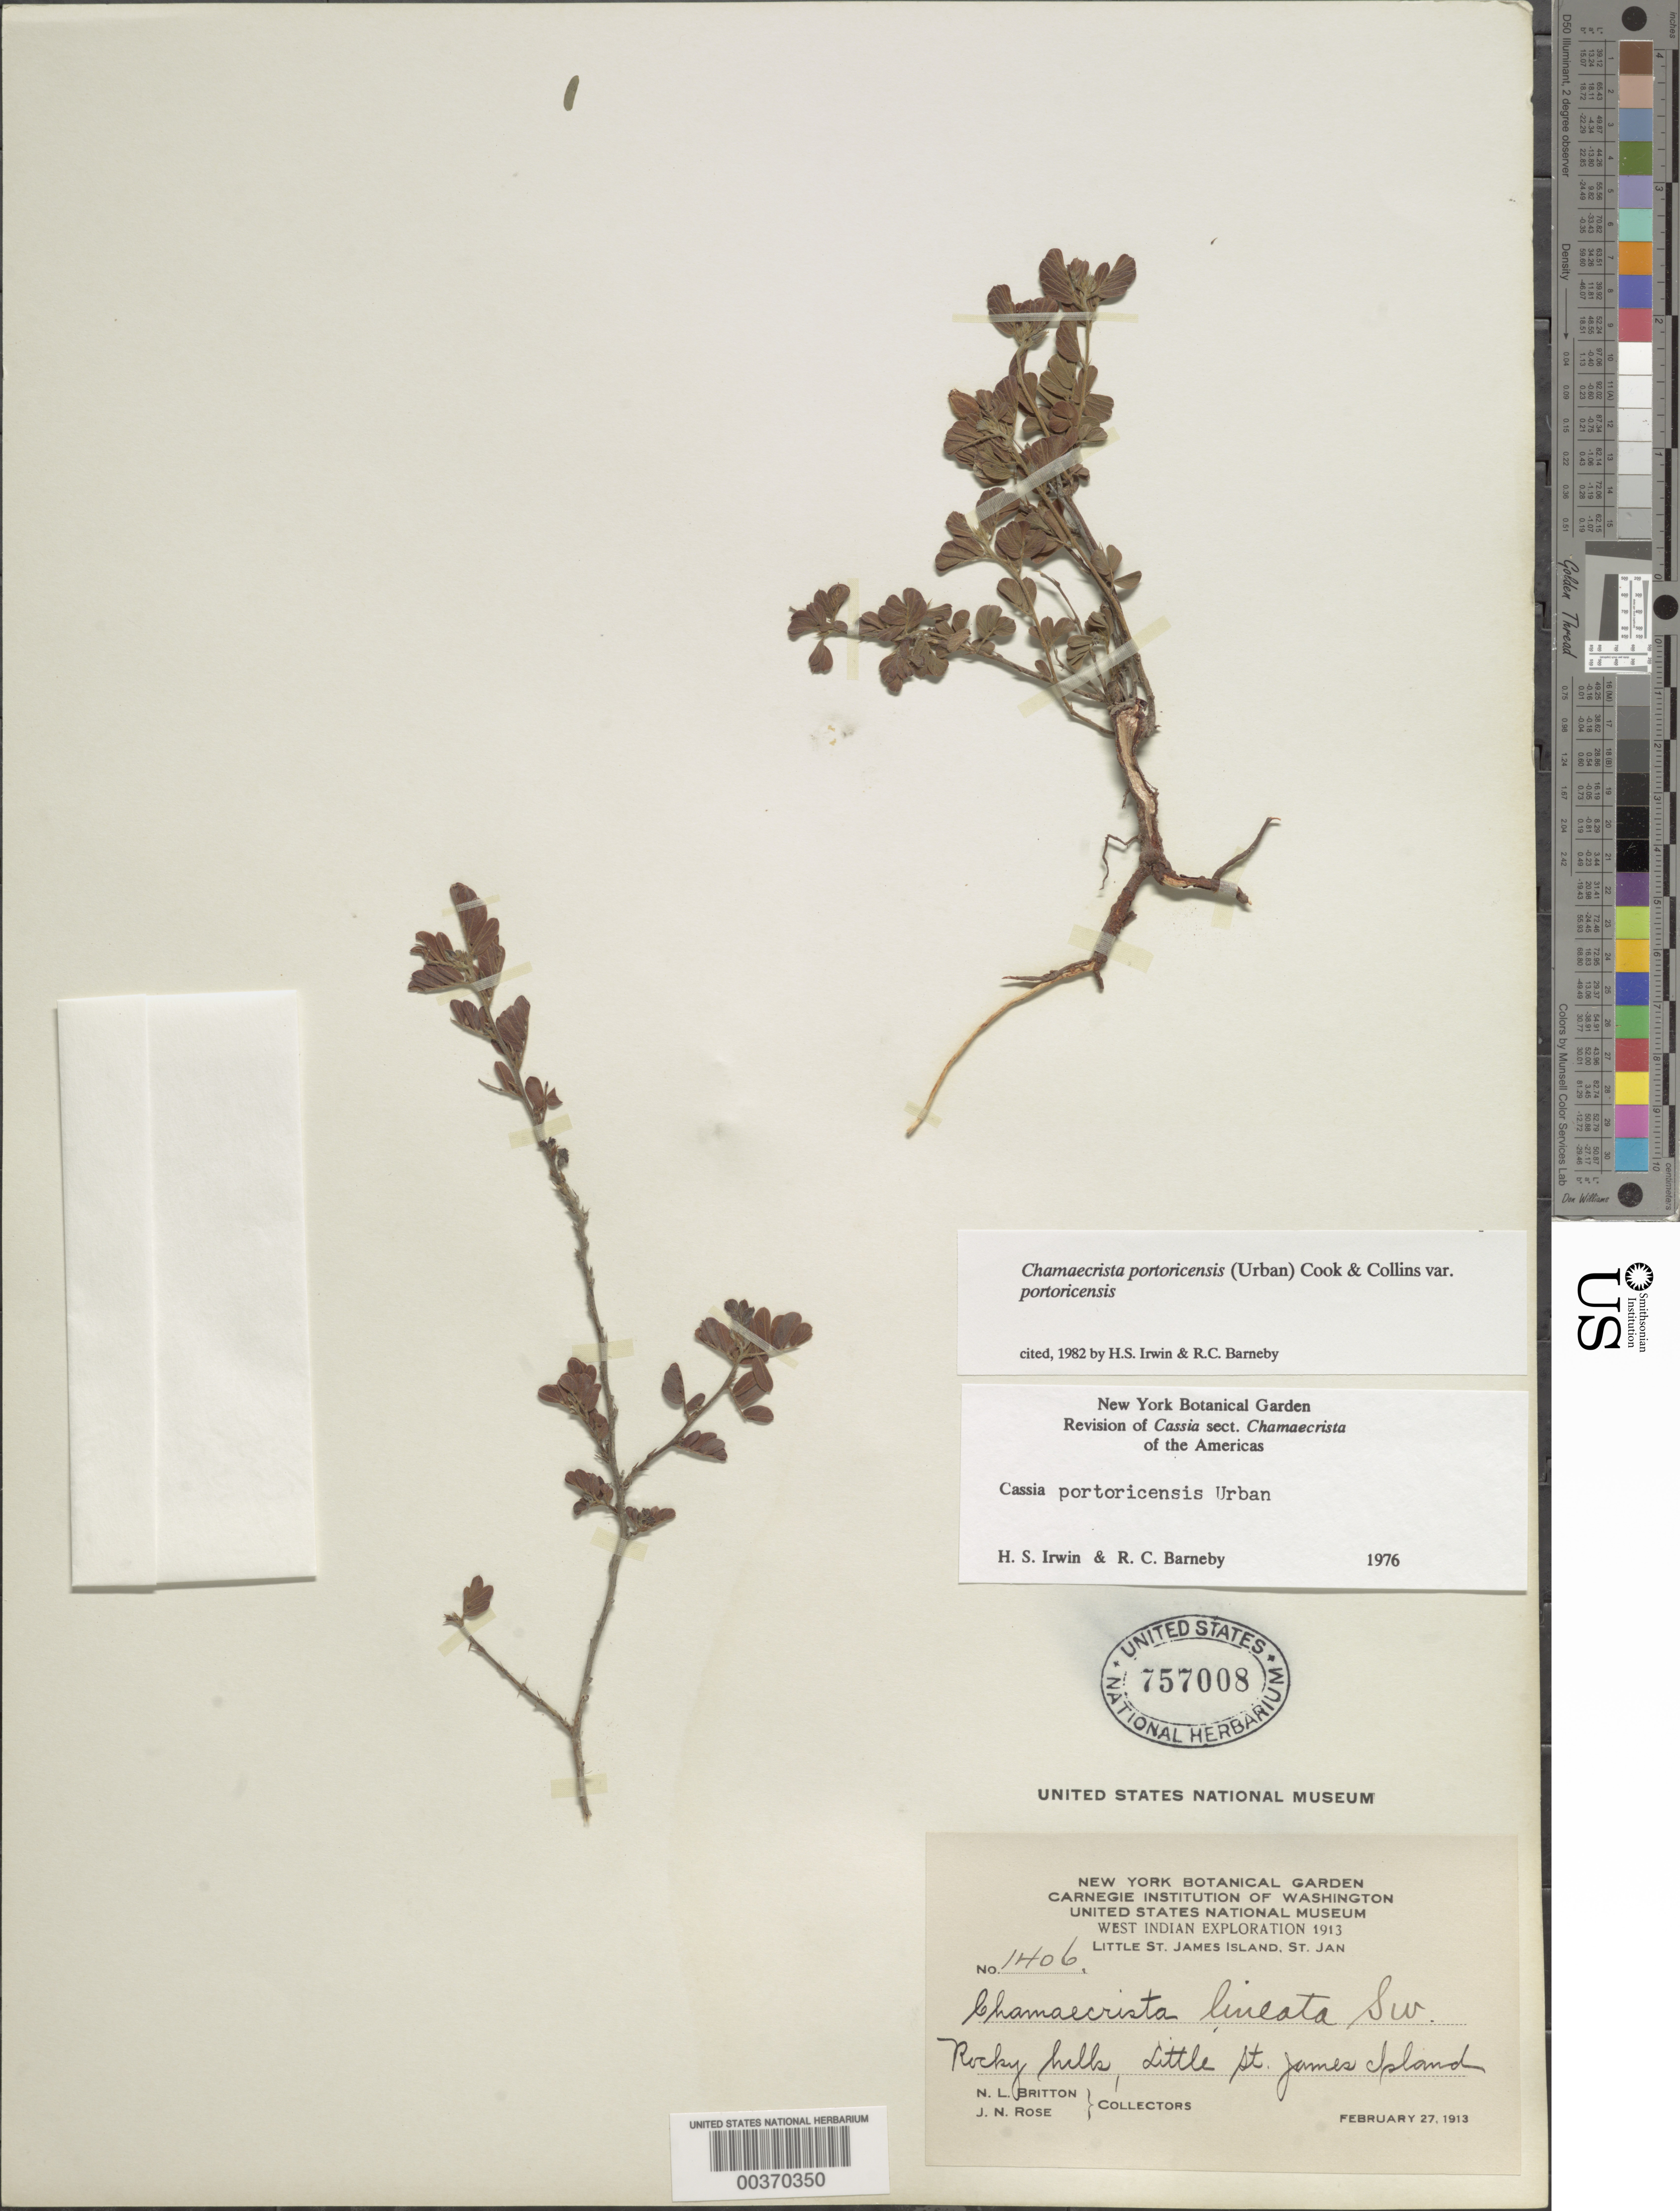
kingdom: Plantae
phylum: Tracheophyta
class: Magnoliopsida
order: Fabales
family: Fabaceae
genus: Chamaecrista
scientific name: Chamaecrista portoricensis var. portoricensis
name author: (Urb.) O.F. Cook & G. N. Collins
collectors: N. Britton & J. N. Rose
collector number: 1406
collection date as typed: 27 Feb 1913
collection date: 1913-02-27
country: U.S. Virgin Islands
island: Little St. James Island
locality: Little St. James I.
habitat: Rocky hills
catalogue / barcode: US 757008